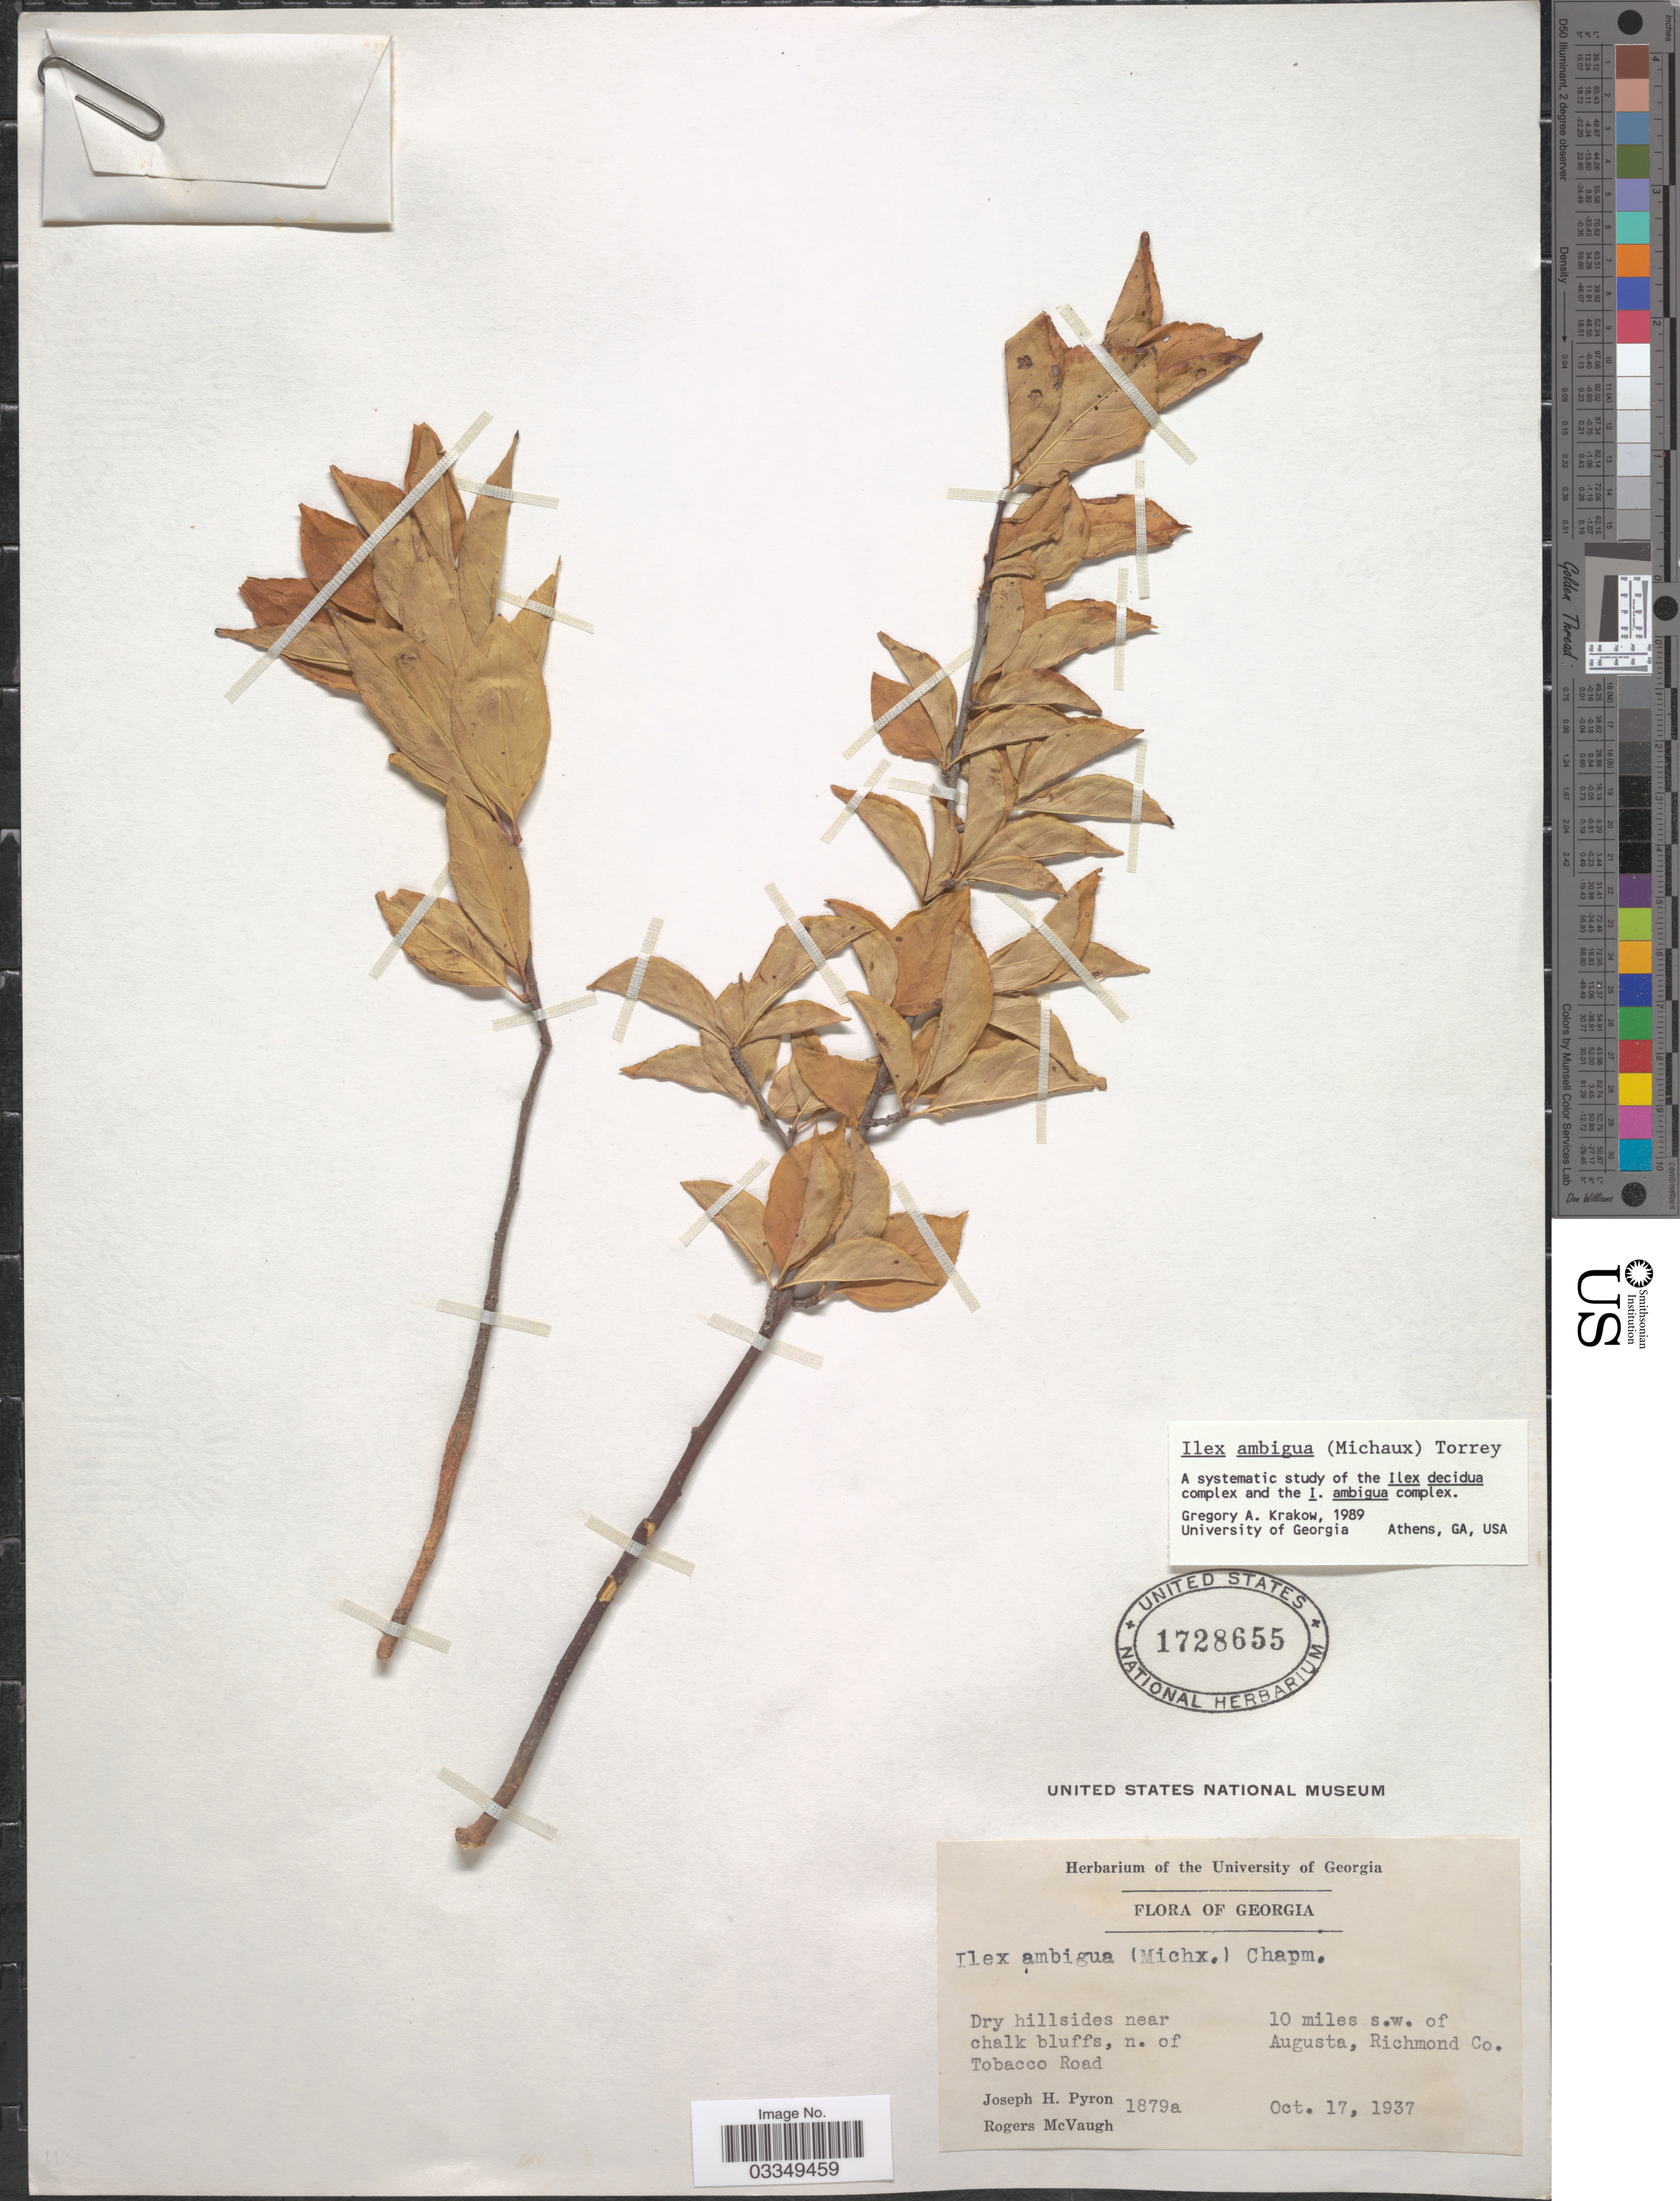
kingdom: Plantae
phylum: Tracheophyta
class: Magnoliopsida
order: Aquifoliales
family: Aquifoliaceae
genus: Ilex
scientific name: Ilex ambigua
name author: Chapm.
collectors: J. H. Pyron & R. McVaugh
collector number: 1879a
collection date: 1937-10-17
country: United States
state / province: Georgia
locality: Dry hillsides near chalk bluffs, n. of Tobacco Road, 10 miles s.w. of Augusta, Richmond Co.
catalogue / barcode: US 1728655